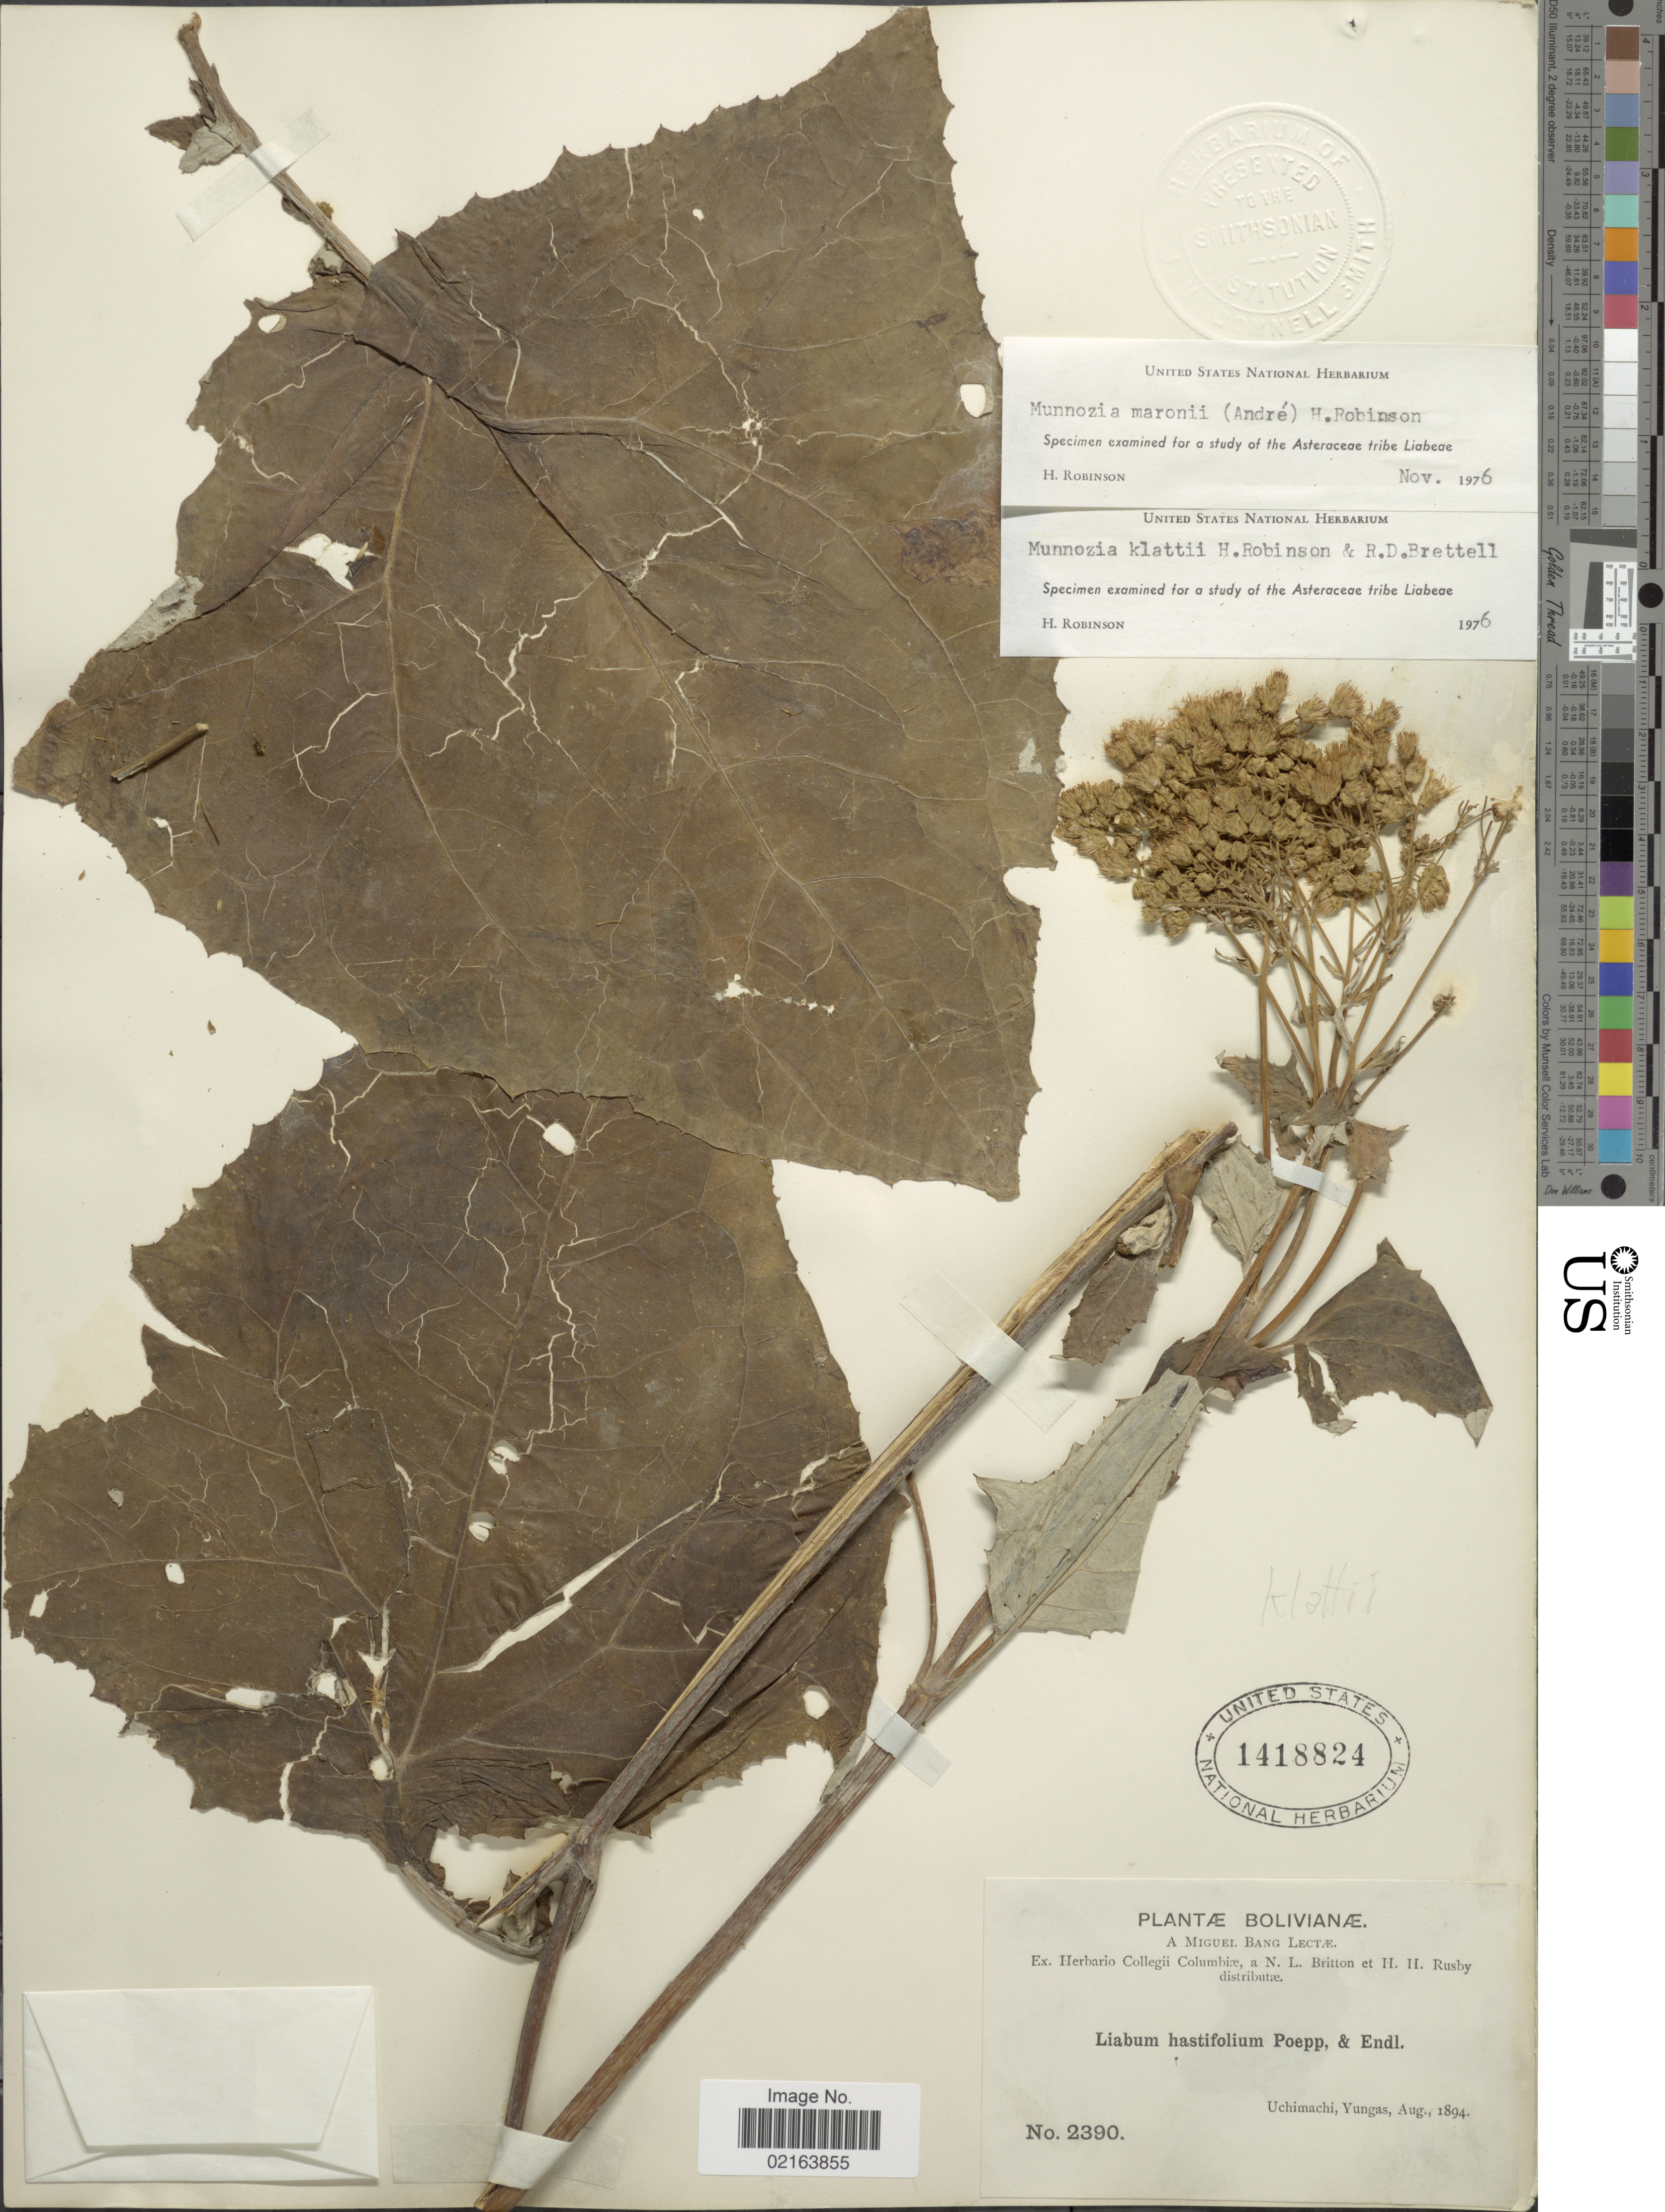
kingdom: Plantae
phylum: Tracheophyta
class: Magnoliopsida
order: Asterales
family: Asteraceae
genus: Munnozia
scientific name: Munnozia maronii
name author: (André) H. Rob.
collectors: M. Bang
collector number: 2390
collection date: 1894-08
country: Bolivia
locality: Uchimachi, Yungas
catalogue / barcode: US 1418824